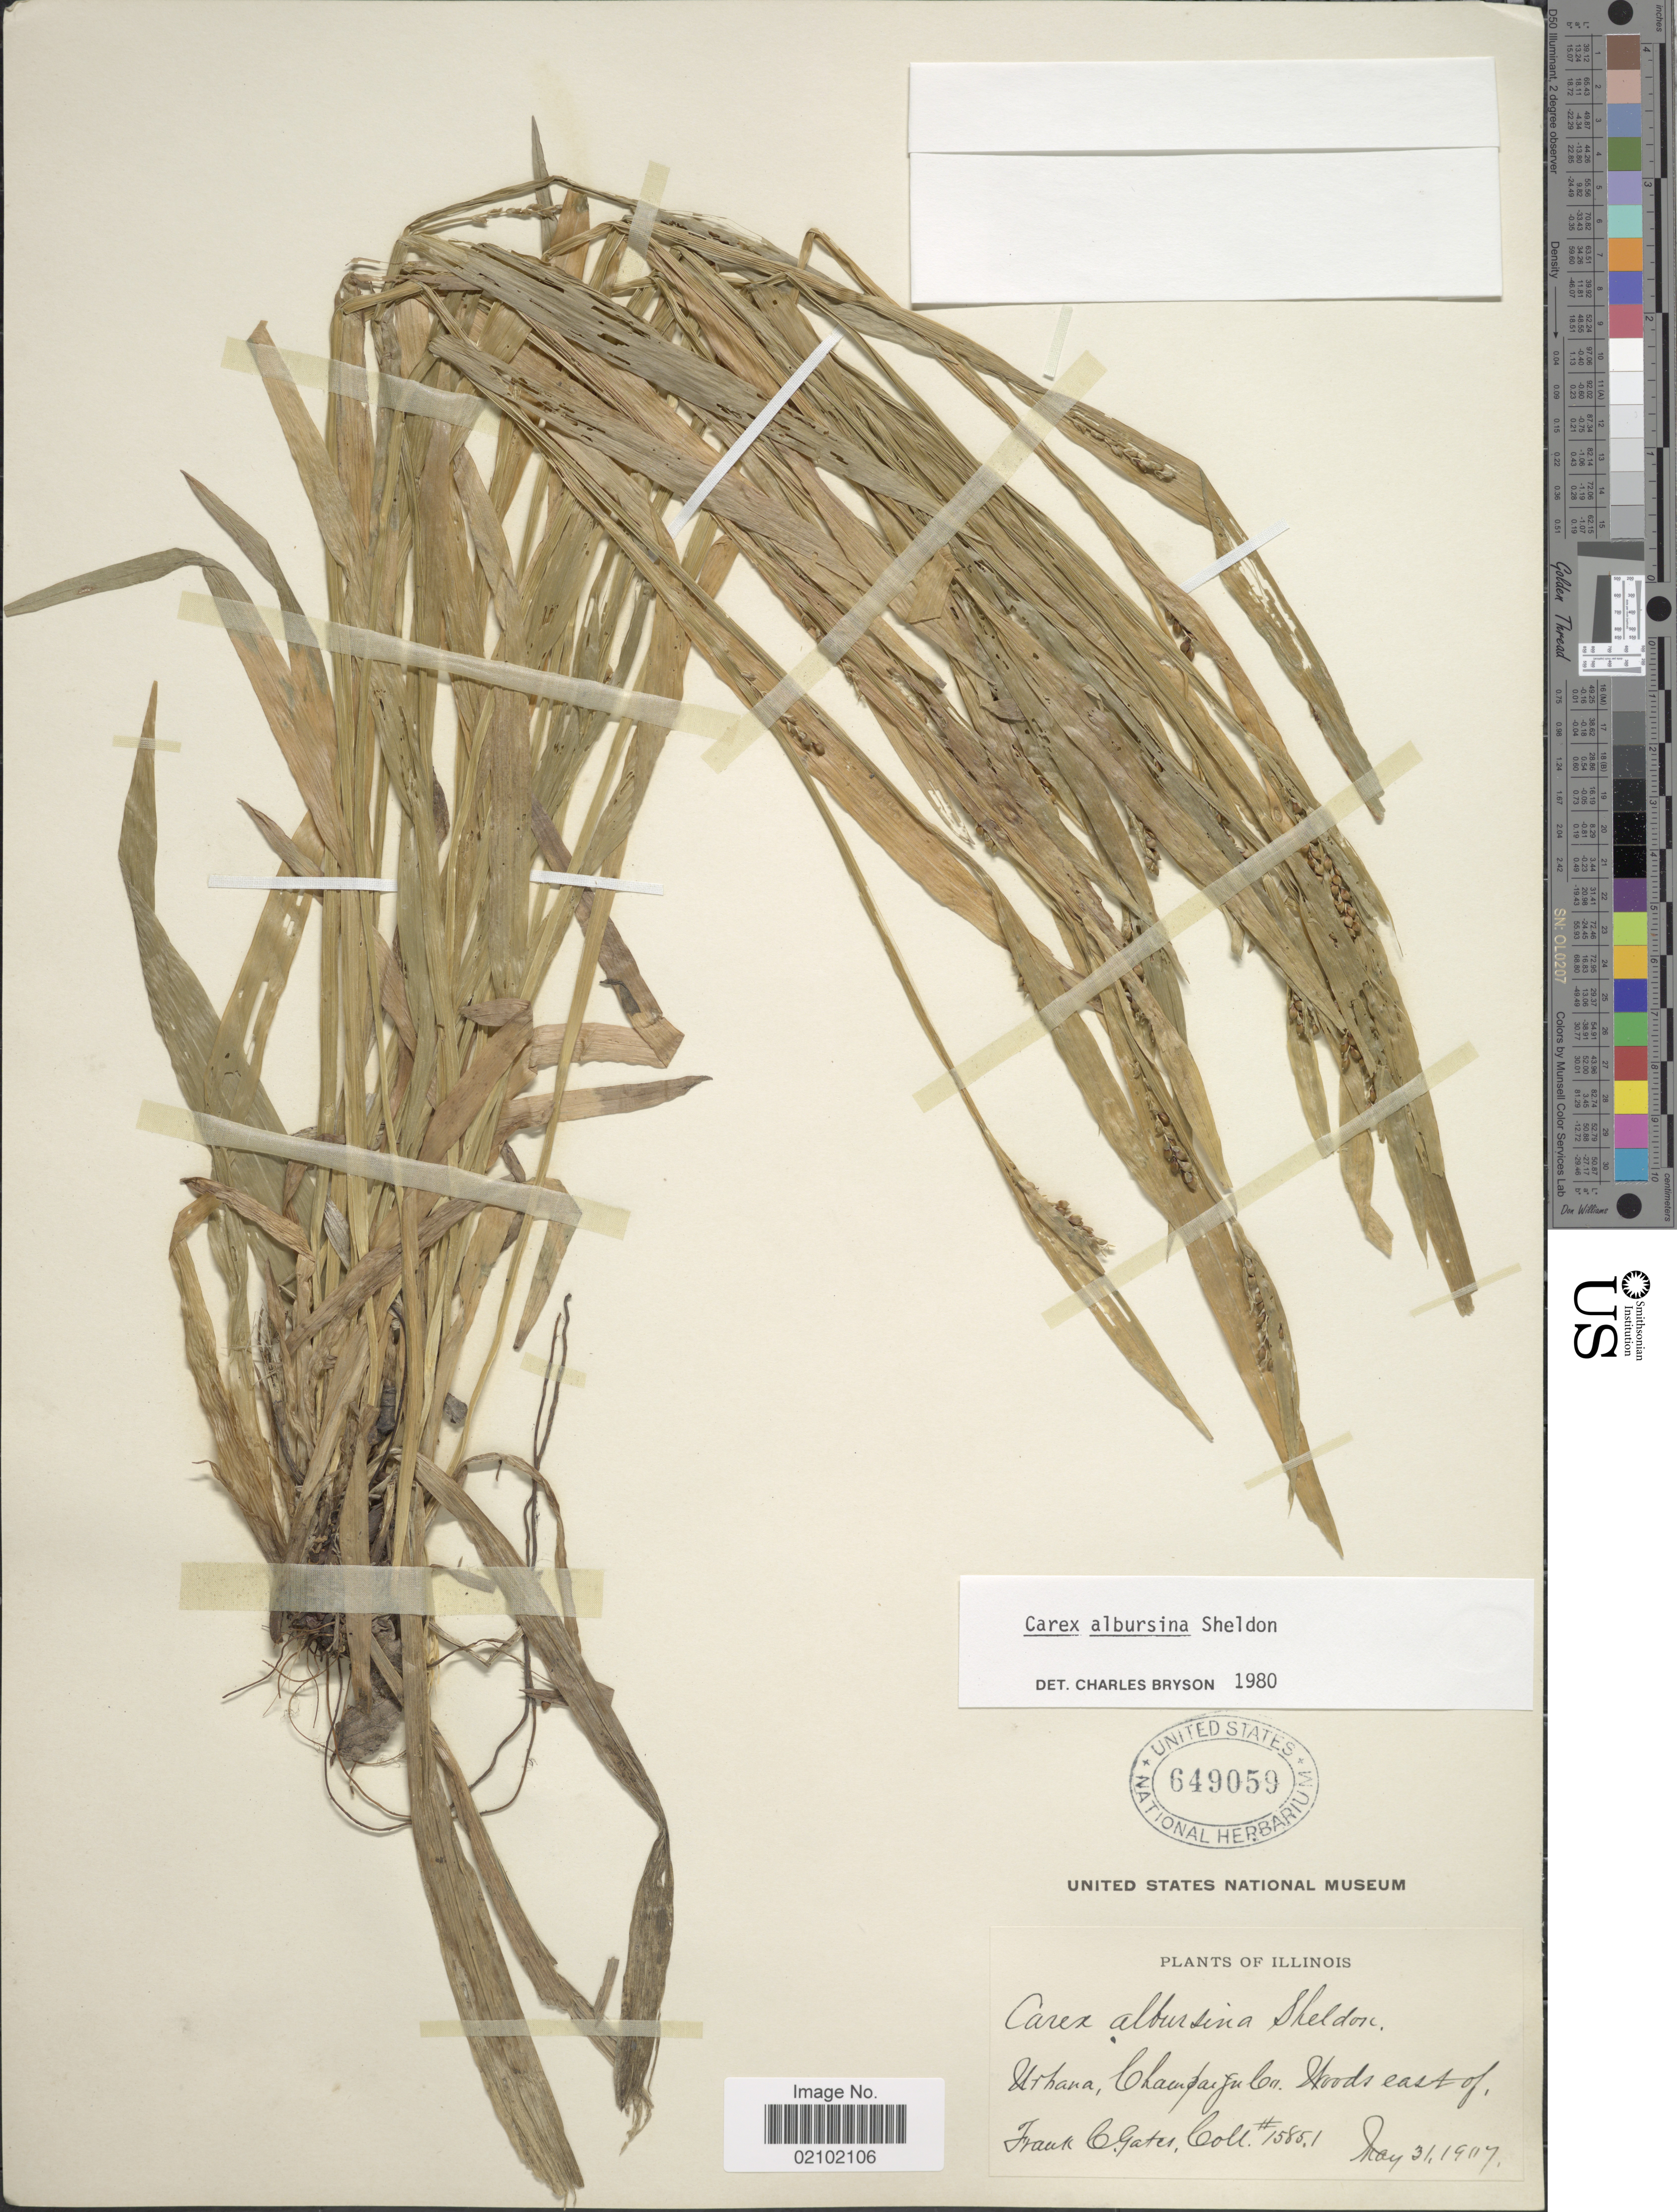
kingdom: Plantae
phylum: Tracheophyta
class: Liliopsida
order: Poales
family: Cyperaceae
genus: Carex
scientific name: Carex albursina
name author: E. Sheld.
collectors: F. C. Gates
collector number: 15851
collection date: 1907-05-31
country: United States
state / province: Illinois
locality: Urhana, Champaign Co. Woods east of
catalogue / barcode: US 649059